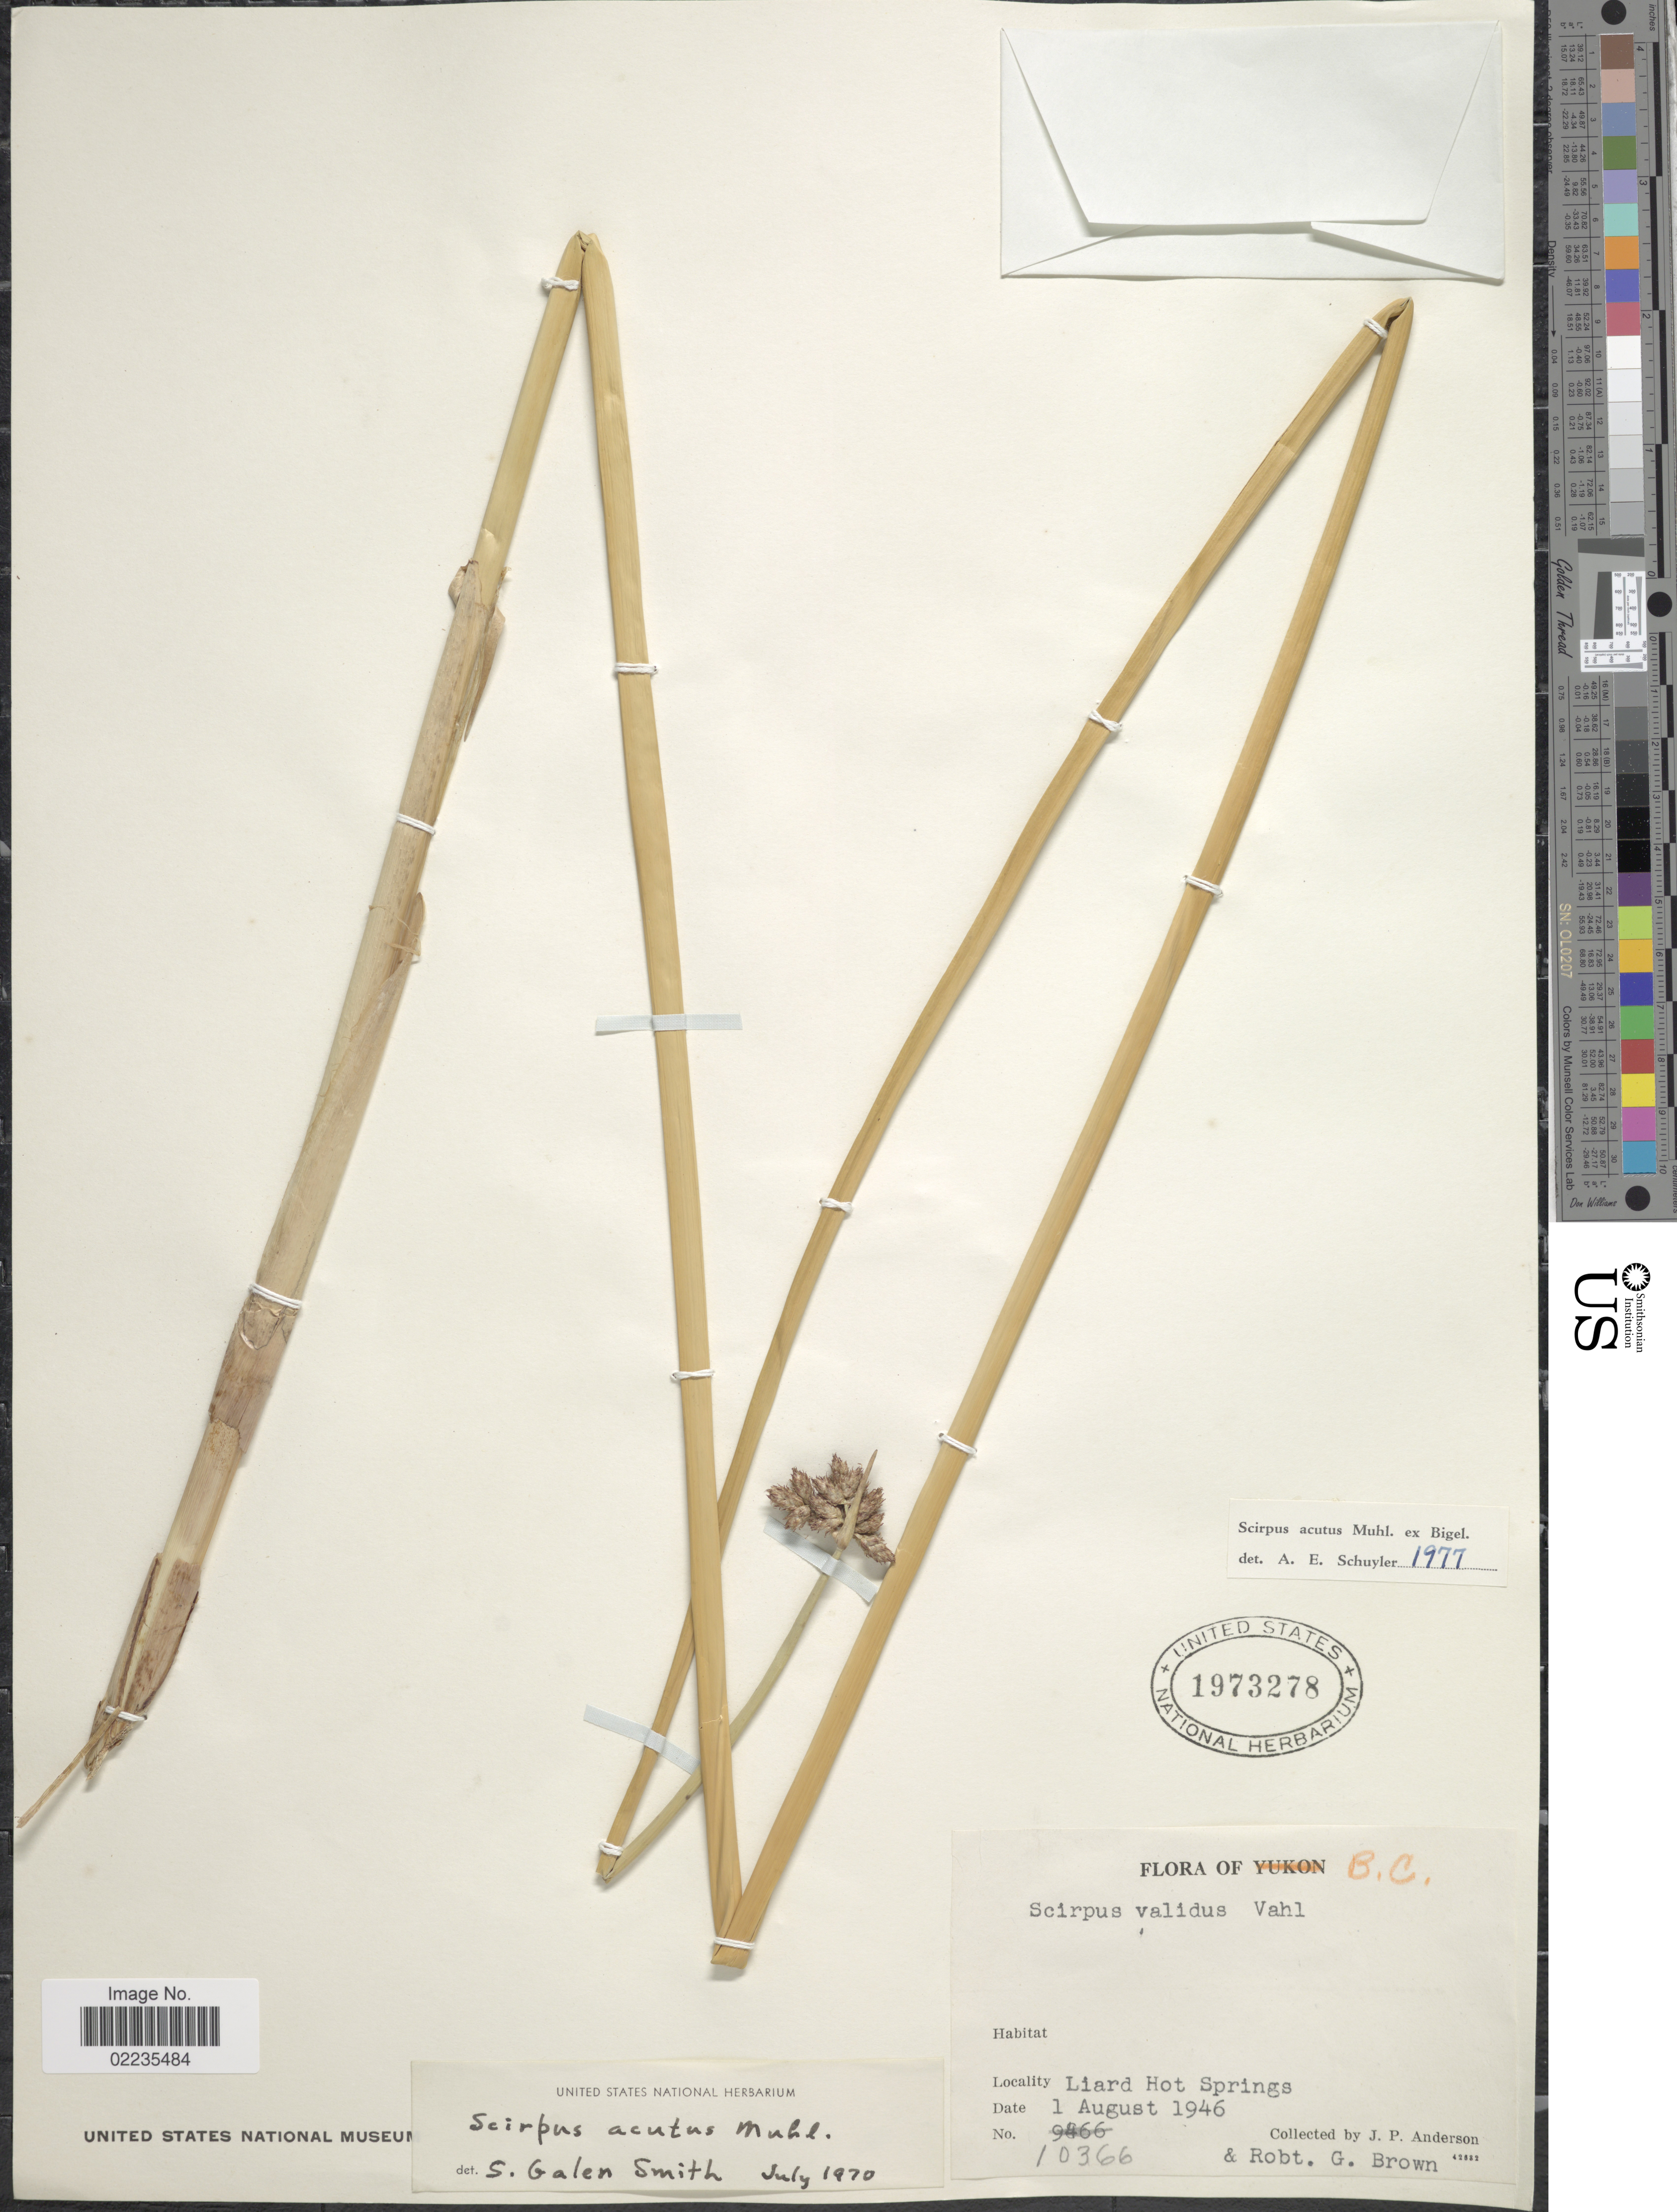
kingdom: Plantae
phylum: Tracheophyta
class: Liliopsida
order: Poales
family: Cyperaceae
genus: Schoenoplectus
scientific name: Schoenoplectus acutus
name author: (Muhl. ex Bigelow) Á. Löve & D. Löve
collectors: J. P. Anderson & R. G. Brown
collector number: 10366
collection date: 1946-08-01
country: Canada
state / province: British Columbia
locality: Liard Hot Springs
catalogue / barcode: US 1973278